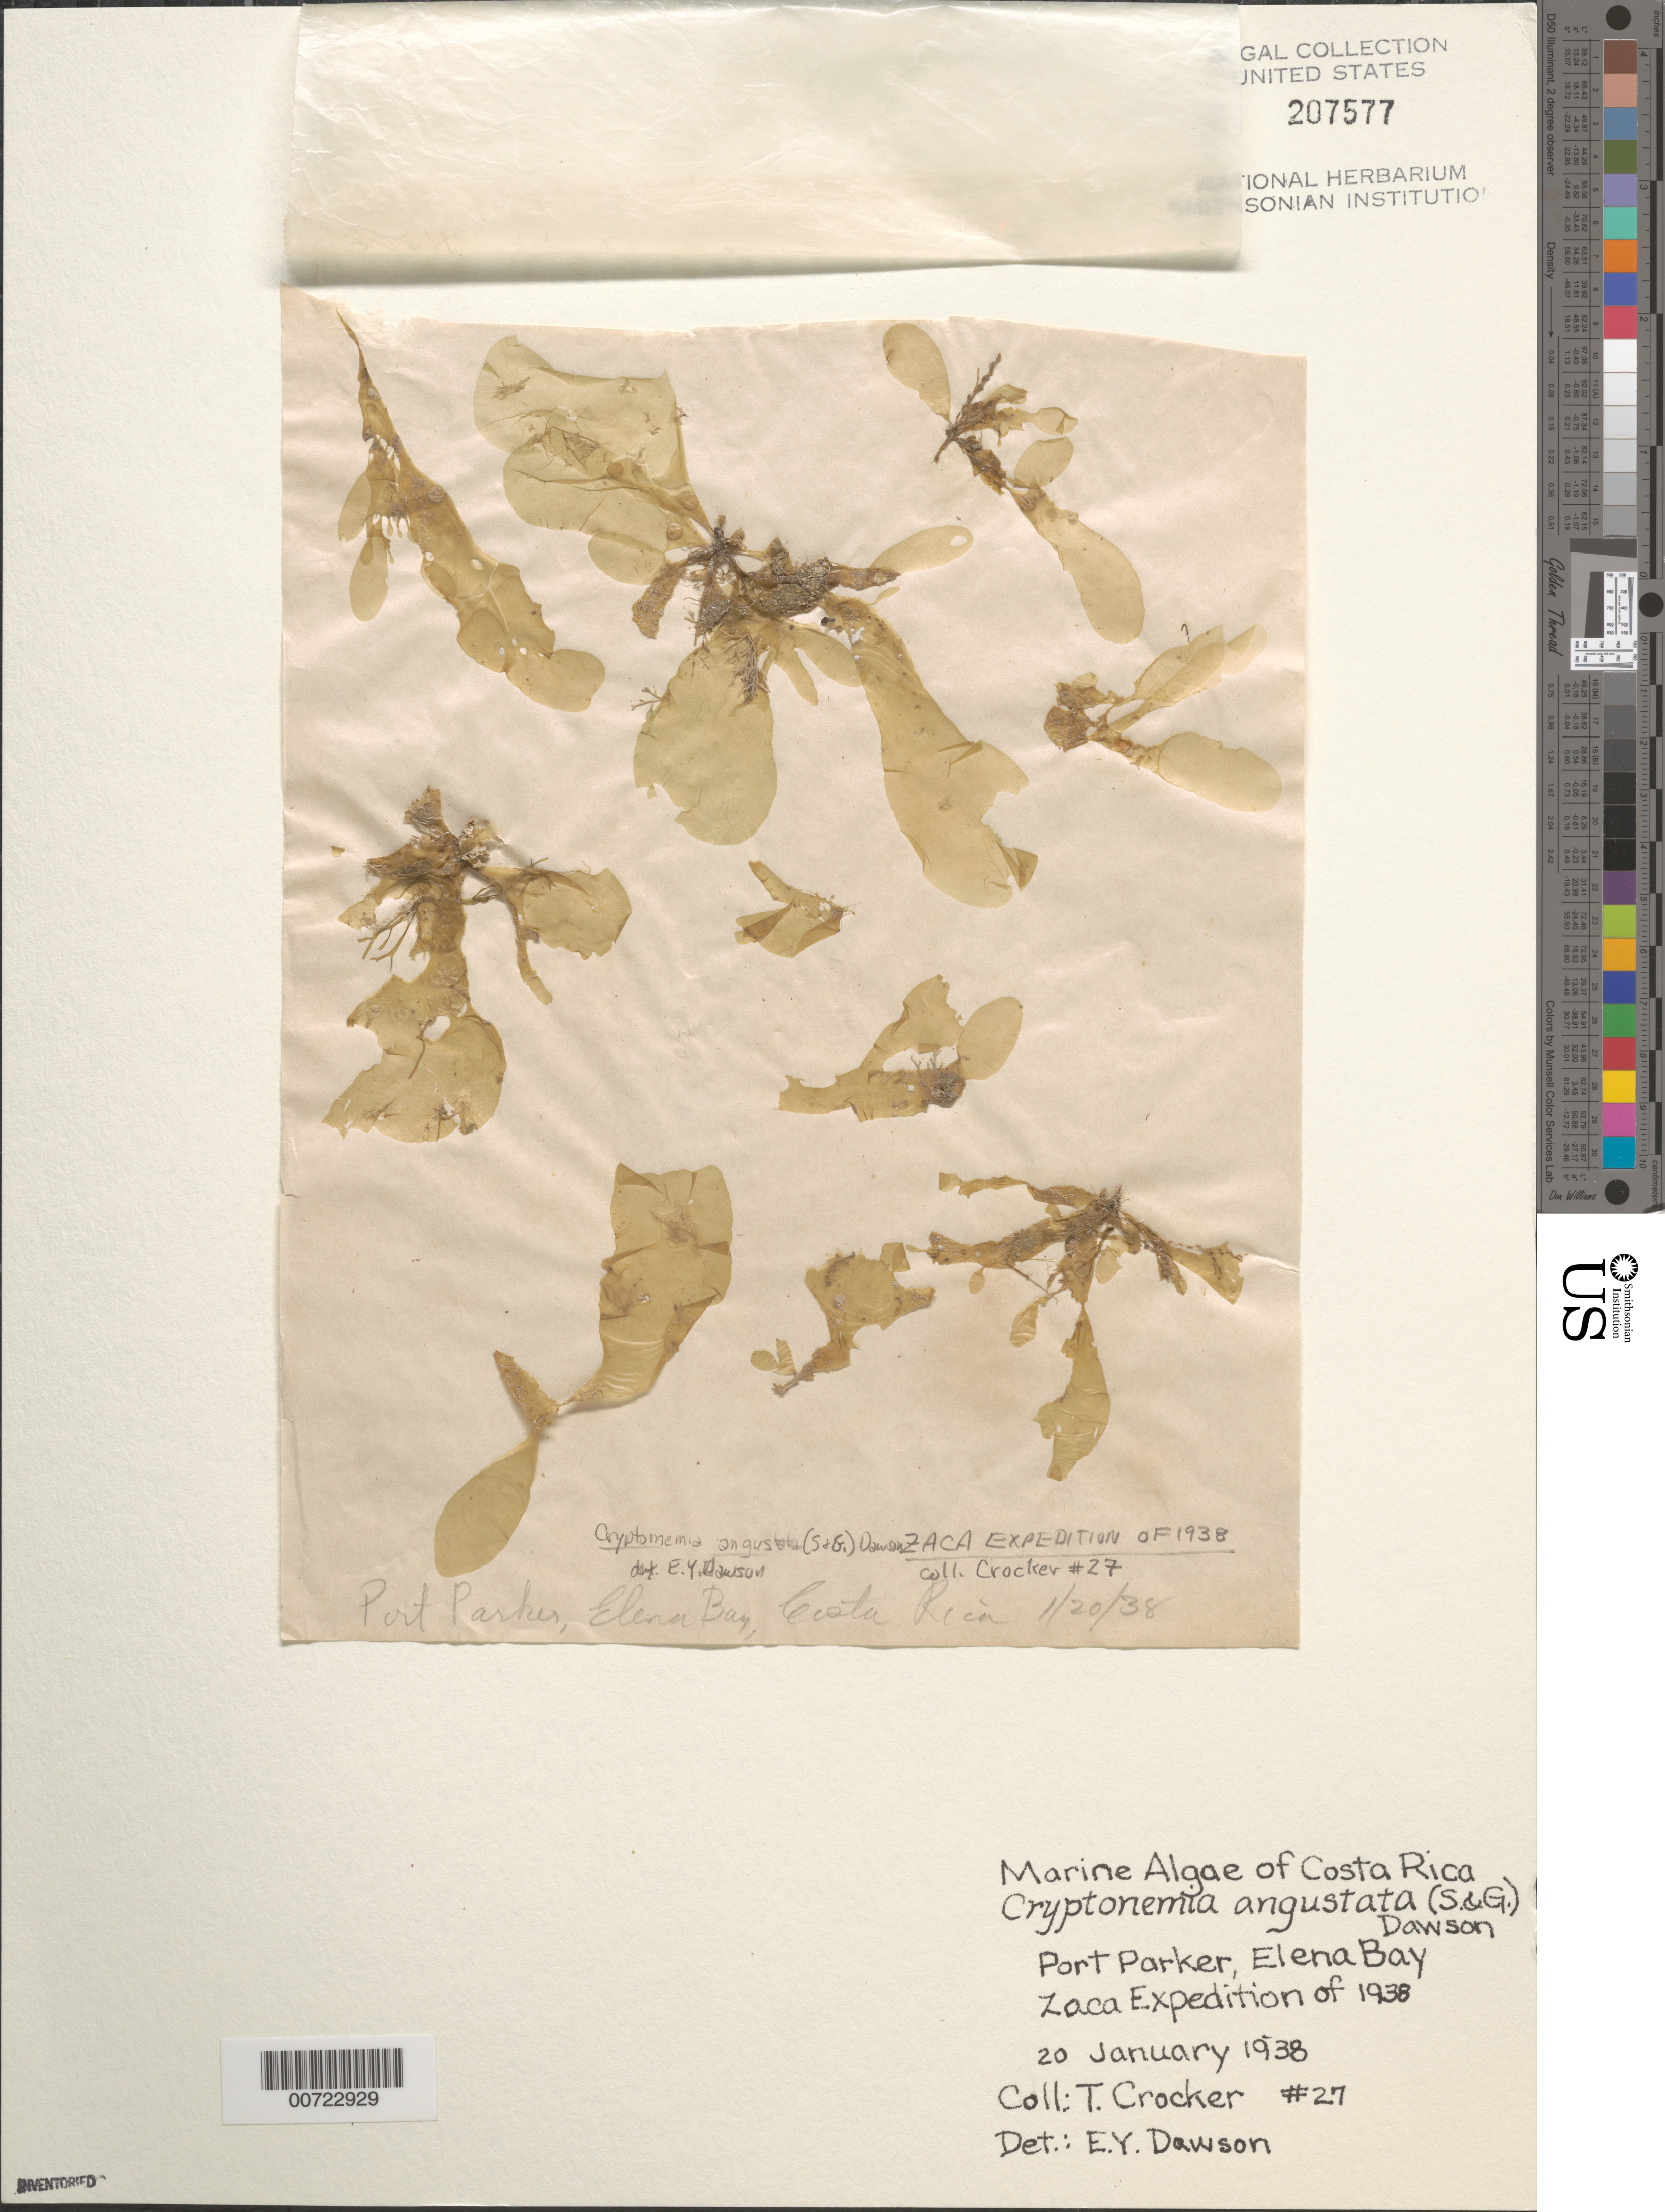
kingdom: Plantae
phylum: Rhodophyta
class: Florideophyceae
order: Halymeniales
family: Halymeniaceae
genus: Cryptonemia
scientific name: Cryptonemia angustata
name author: Okamura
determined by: Dawson, E. Y.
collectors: T. Crocker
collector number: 27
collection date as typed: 20 Jan 1938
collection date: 1938-01-20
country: Costa Rica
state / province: Guanacaste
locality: Port Parker, Elena Bay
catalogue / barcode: US 207577